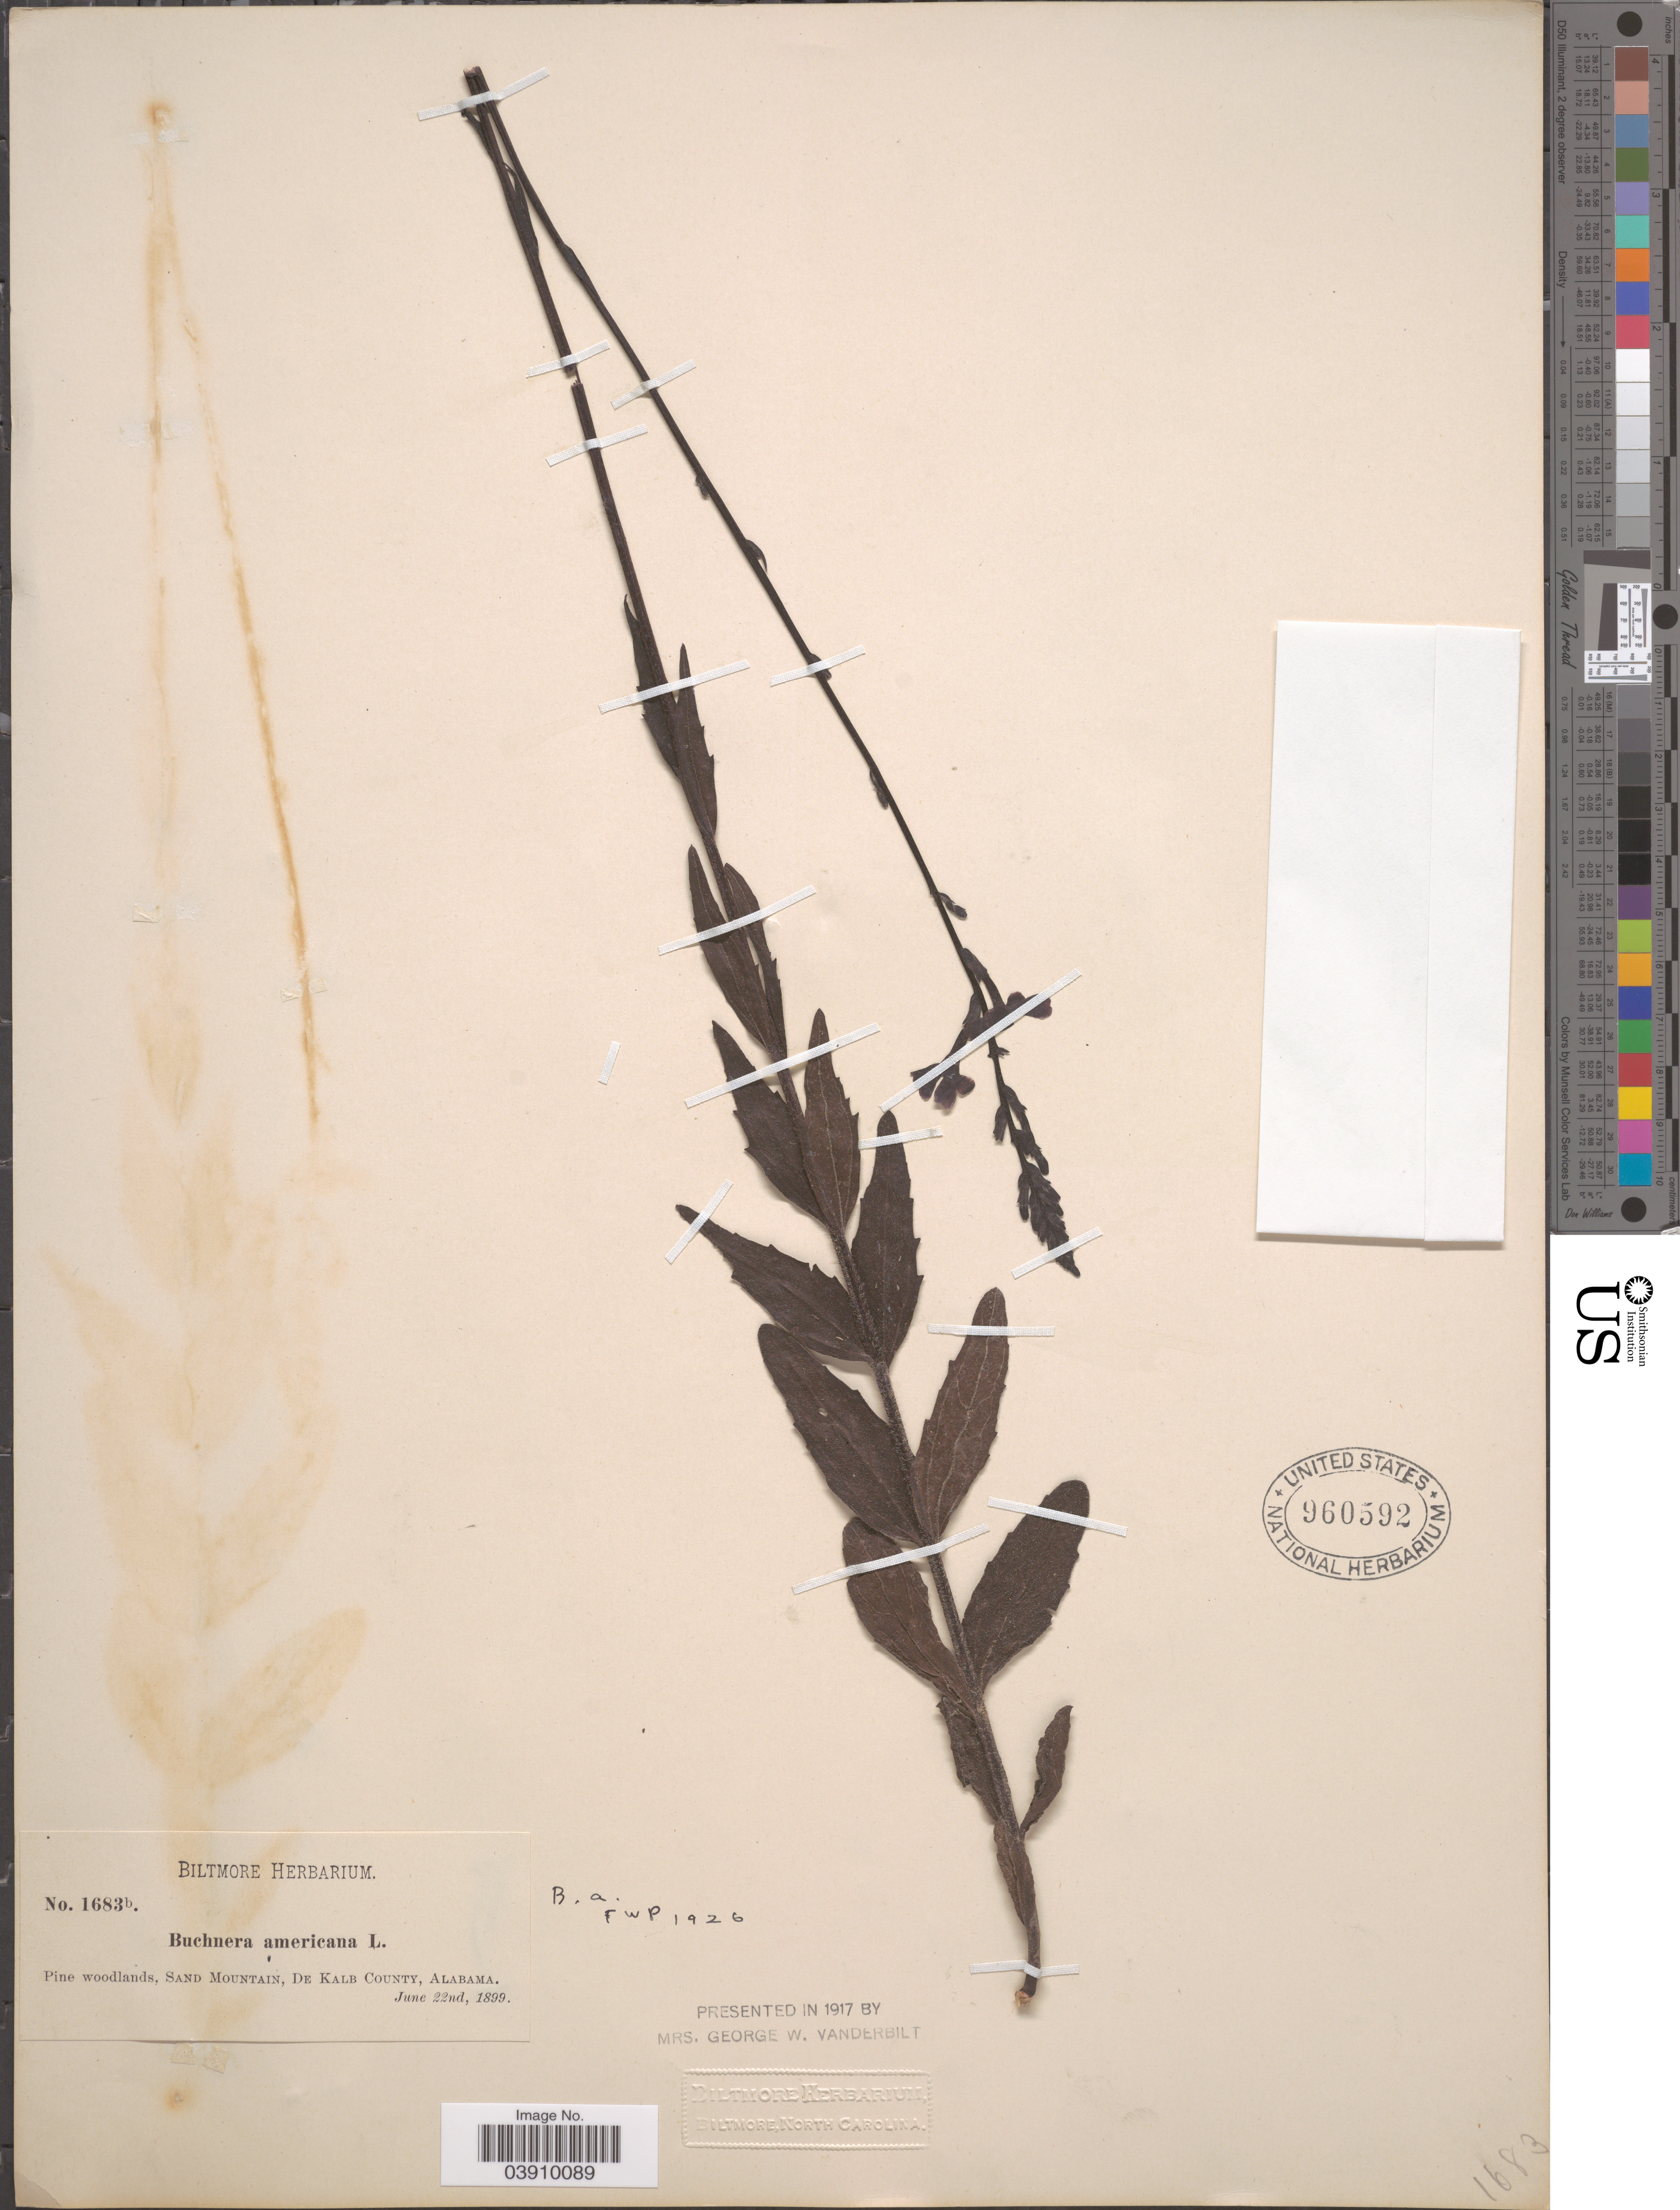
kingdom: Plantae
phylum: Tracheophyta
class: Magnoliopsida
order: Lamiales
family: Orobanchaceae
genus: Buchnera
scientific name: Buchnera americana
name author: L.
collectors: ex herb. Biltmore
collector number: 1683b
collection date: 1899-06-22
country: United States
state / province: Alabama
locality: Pine woodlands, Sand Mountain, De Kalb County.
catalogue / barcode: US 960592